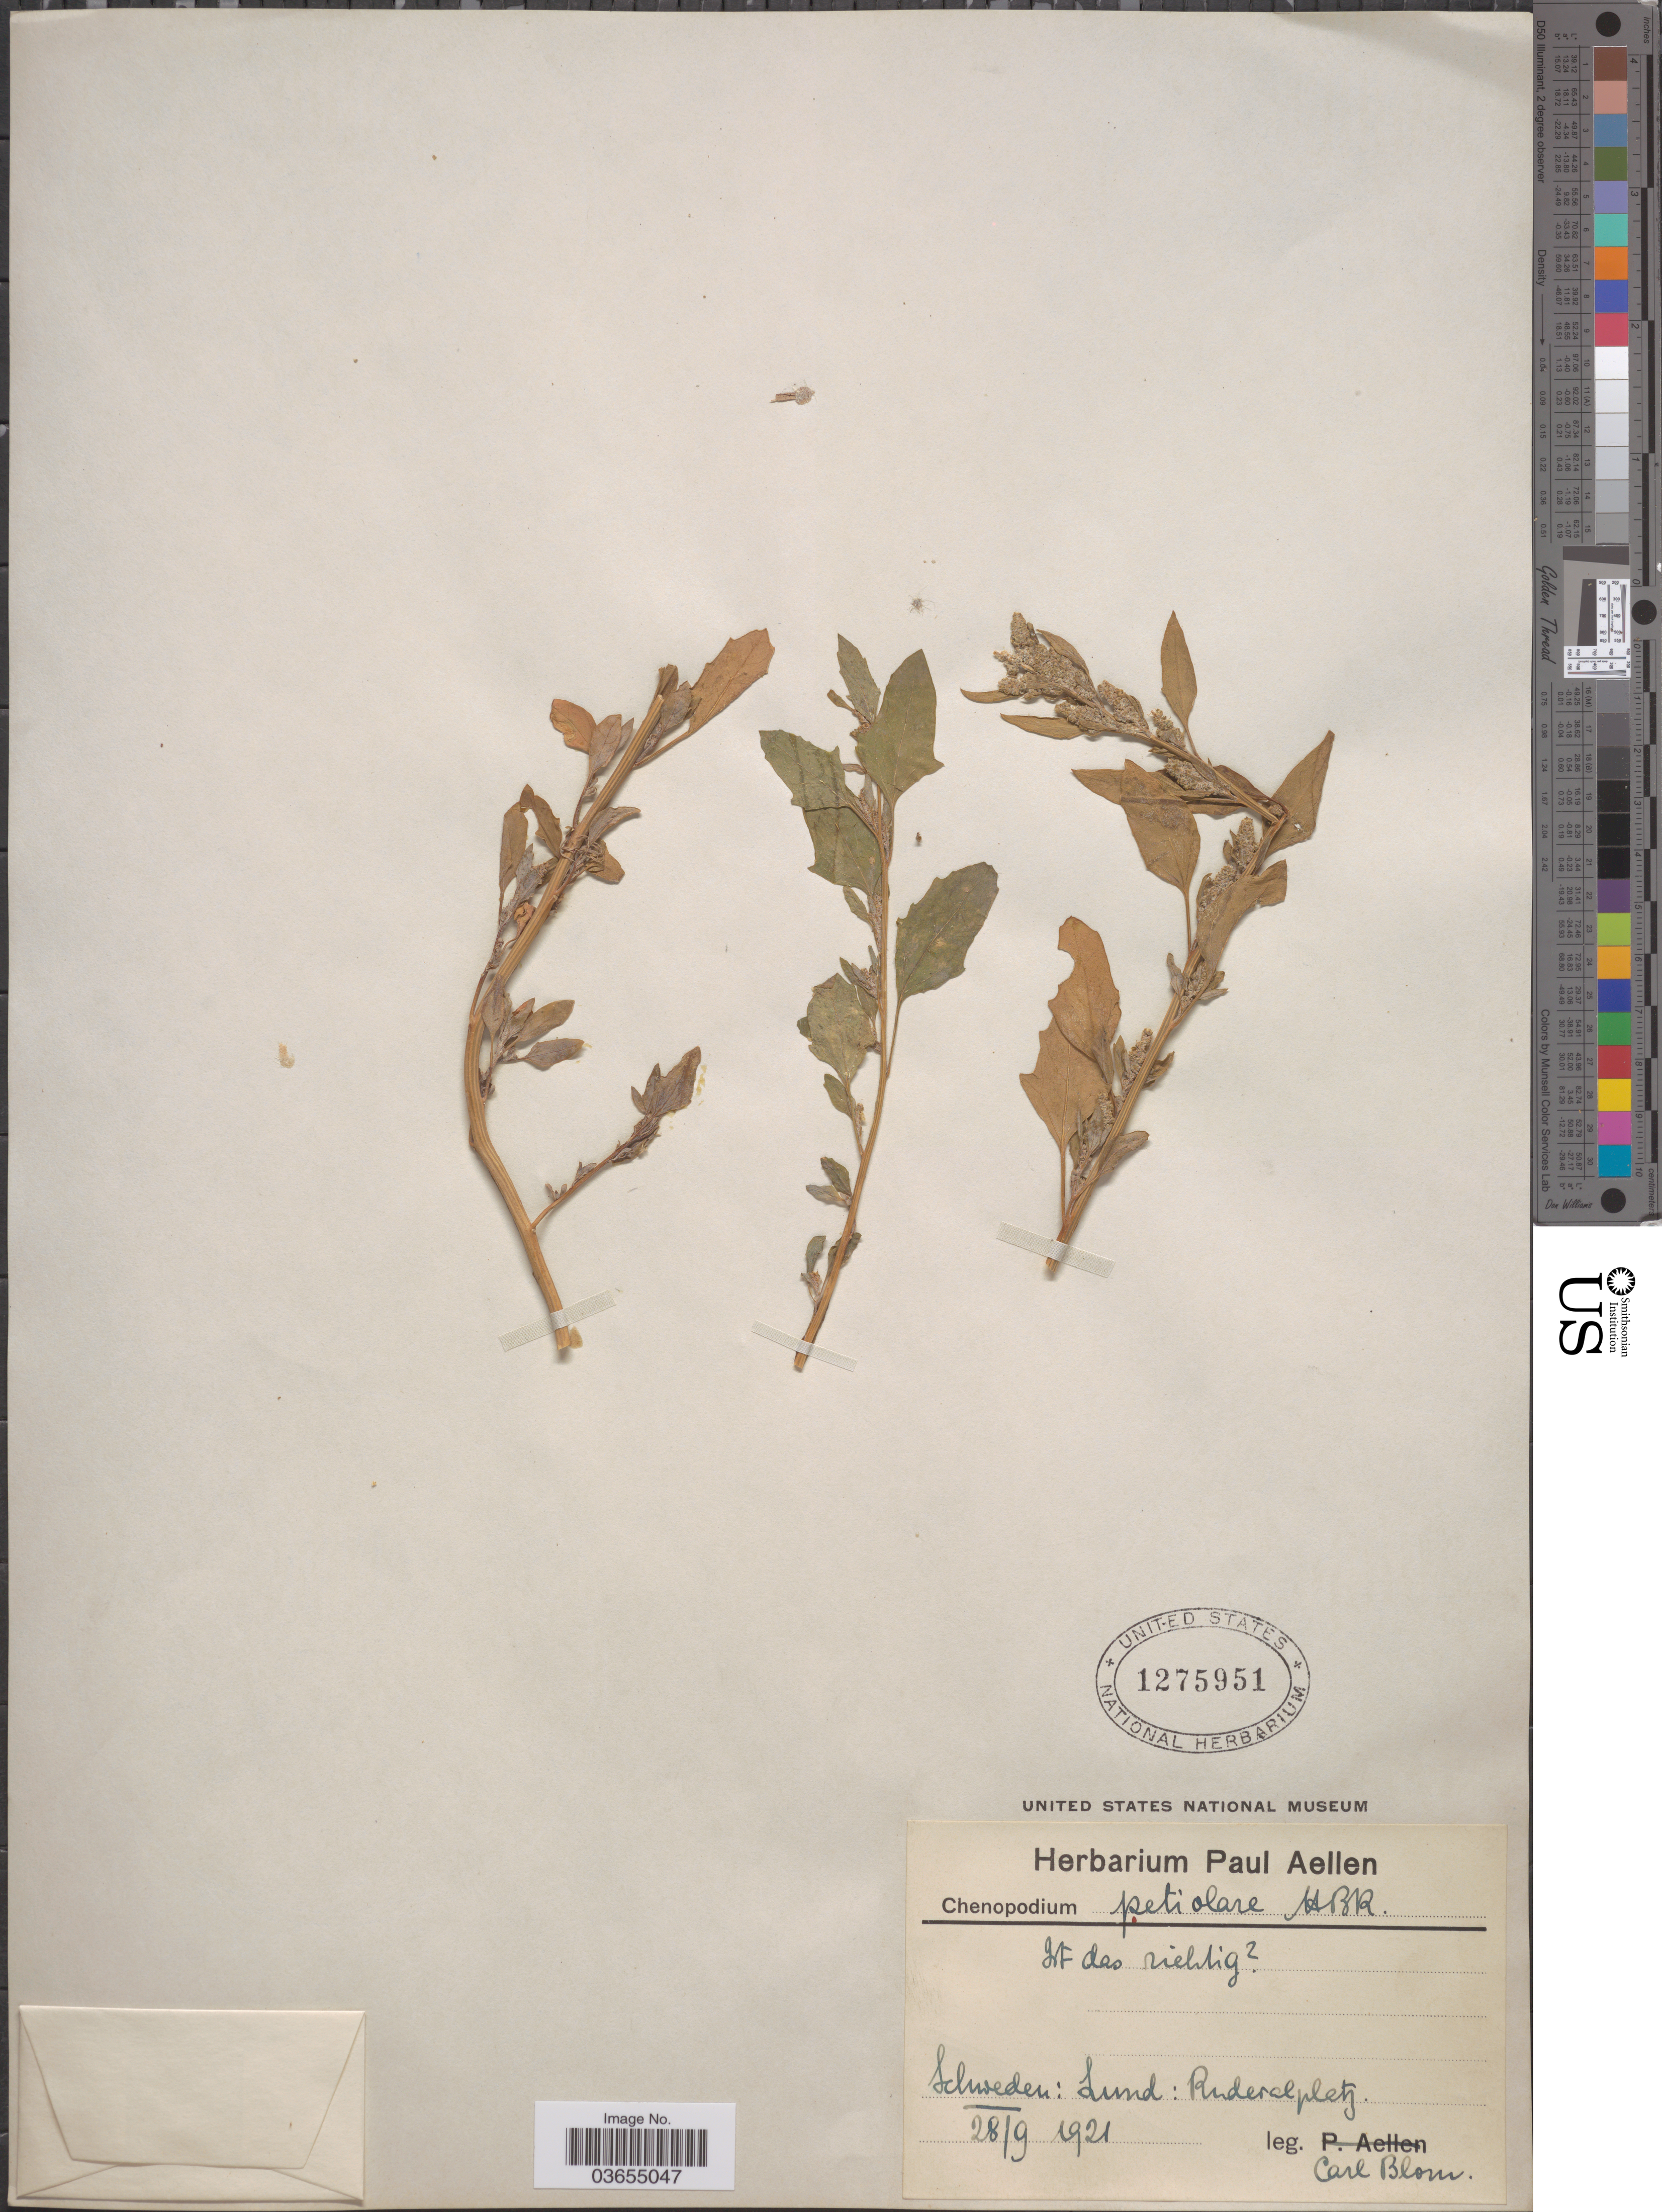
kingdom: Plantae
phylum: Tracheophyta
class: Magnoliopsida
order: Caryophyllales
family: Amaranthaceae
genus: Chenopodium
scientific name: Chenopodium petiolare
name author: Kunth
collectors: C. H. Blom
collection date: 1921-09-28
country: Sweden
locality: Lund: Ruderalplatz.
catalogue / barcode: US 1275951